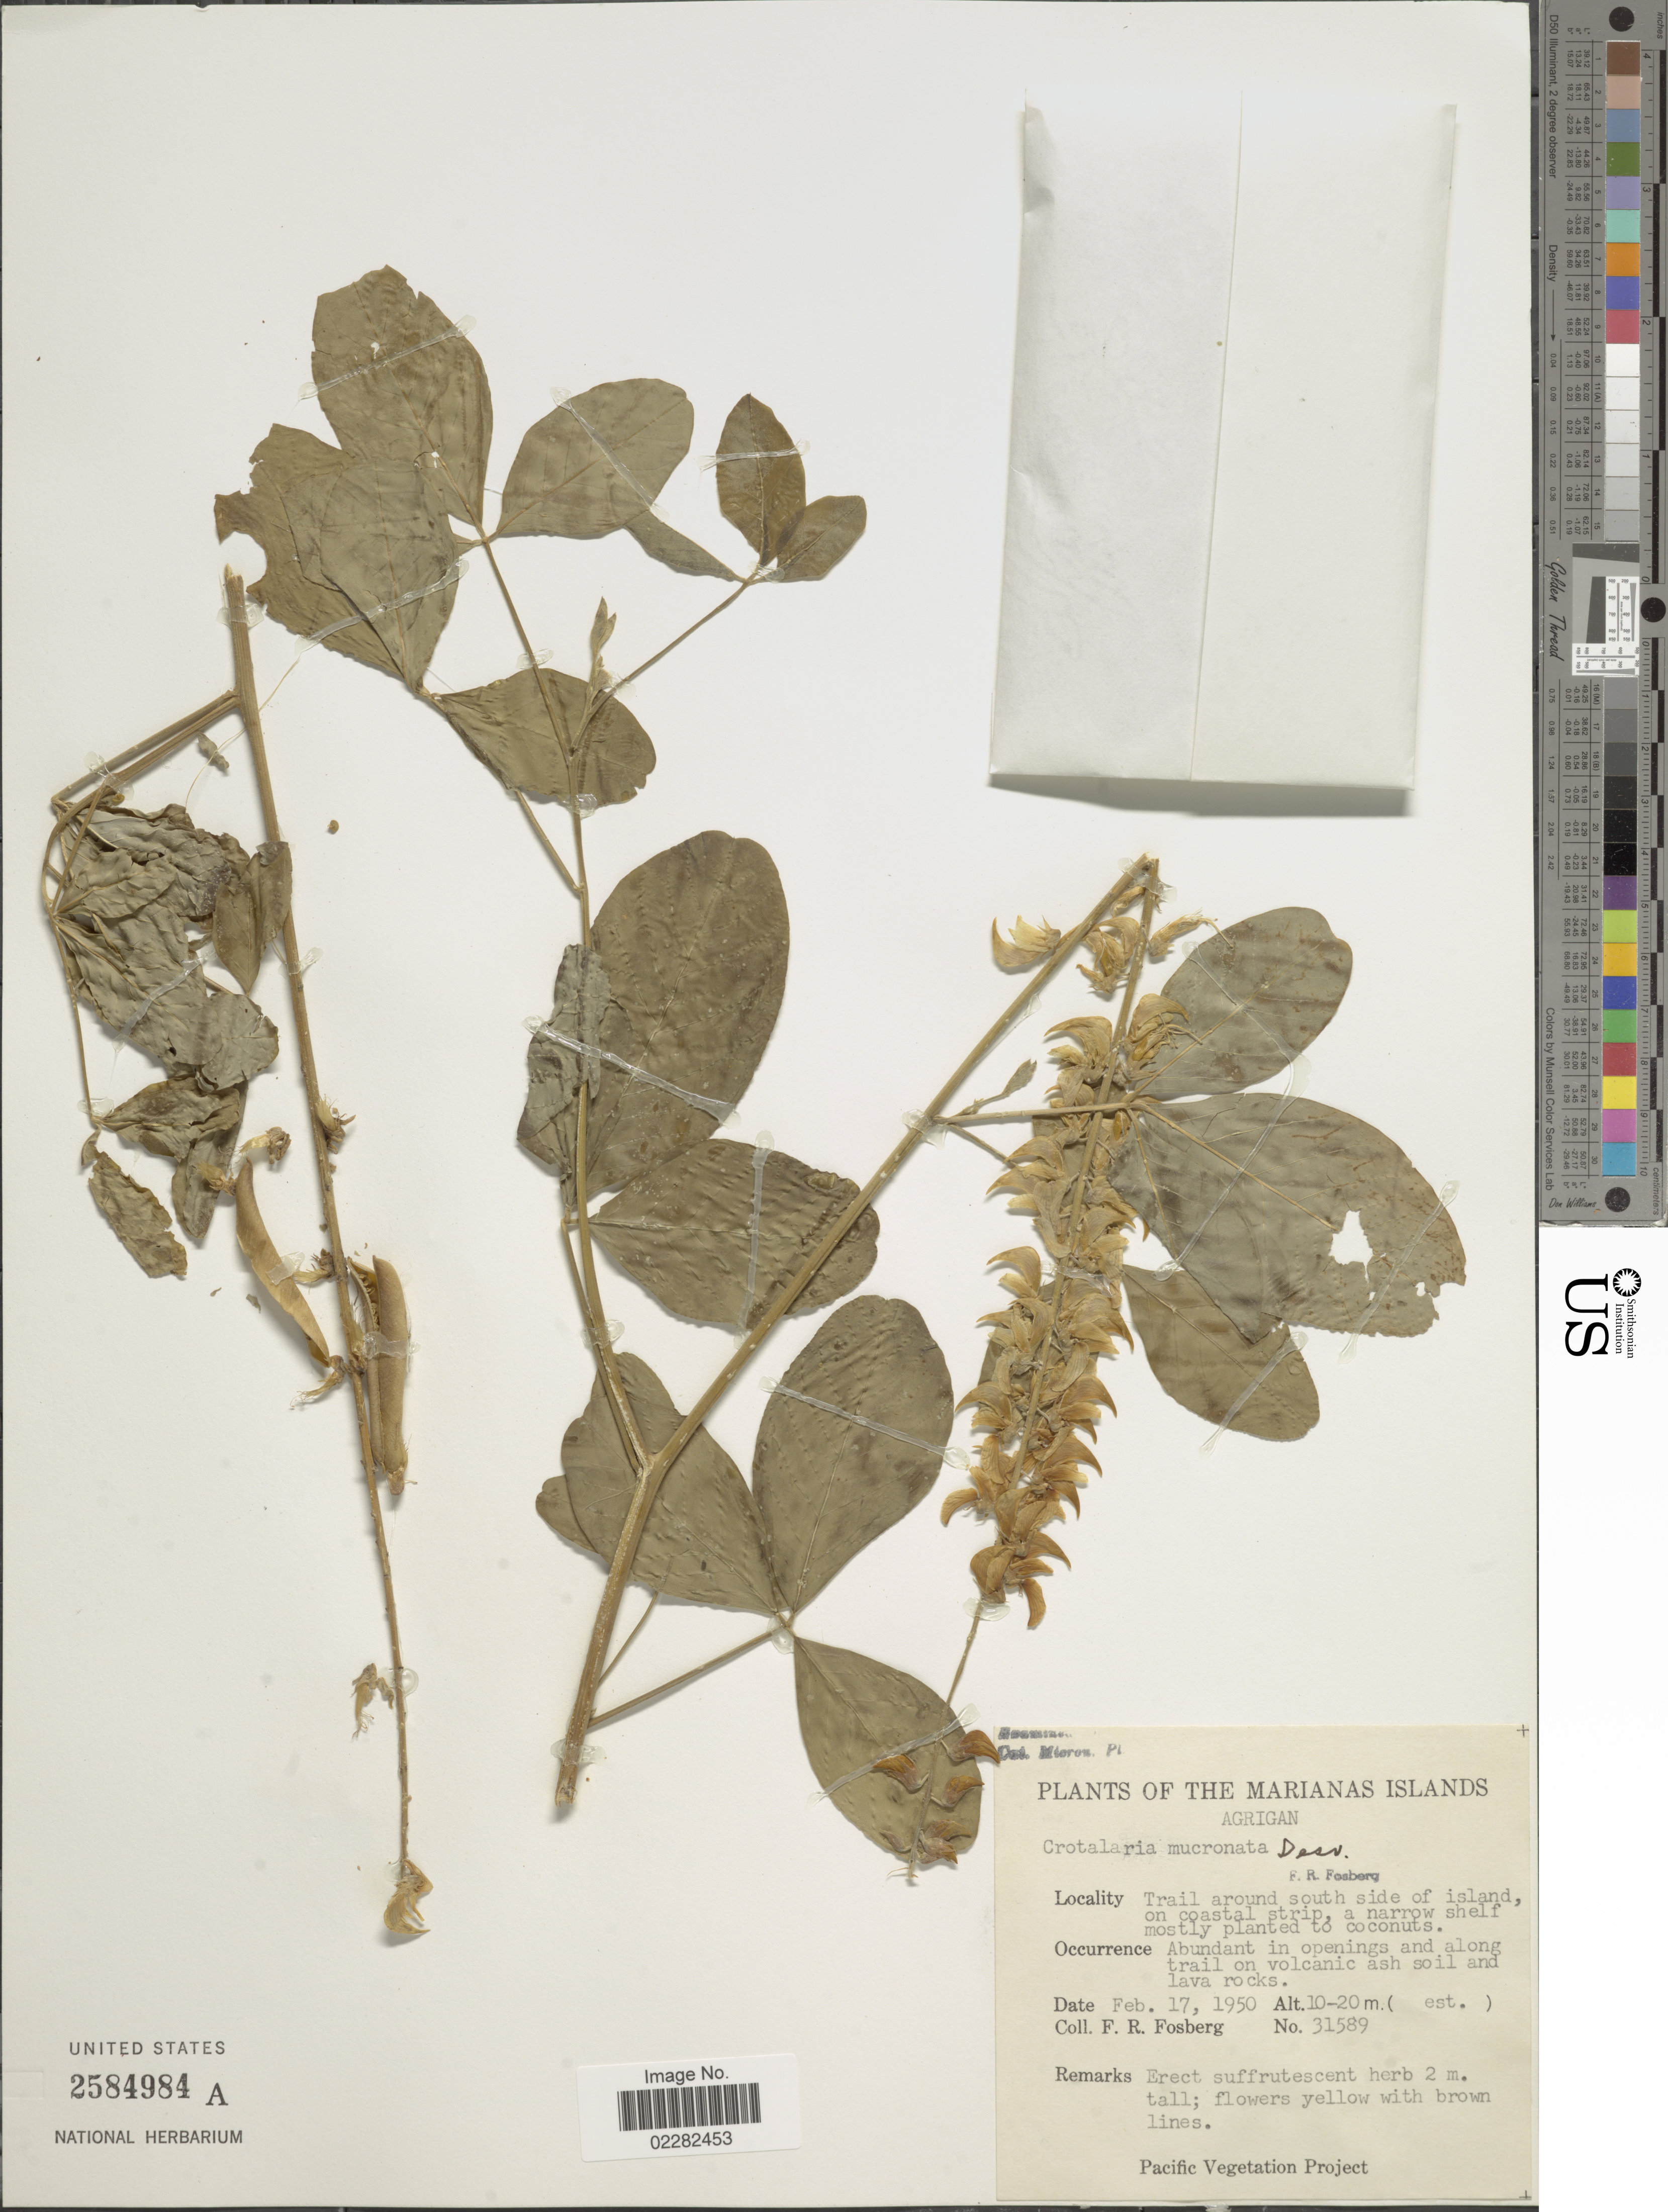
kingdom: Plantae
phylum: Tracheophyta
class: Magnoliopsida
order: Fabales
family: Fabaceae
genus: Crotalaria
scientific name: Crotalaria pallida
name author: Aiton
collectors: F. R. Fosberg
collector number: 31589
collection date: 1950-02-17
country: Northern Mariana Islands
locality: Agrigan, Marianas Islands, Treail around south side of island, on coastal strip, a narrow shelf mostly planted to coconuts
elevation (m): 10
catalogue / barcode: US 2584984A